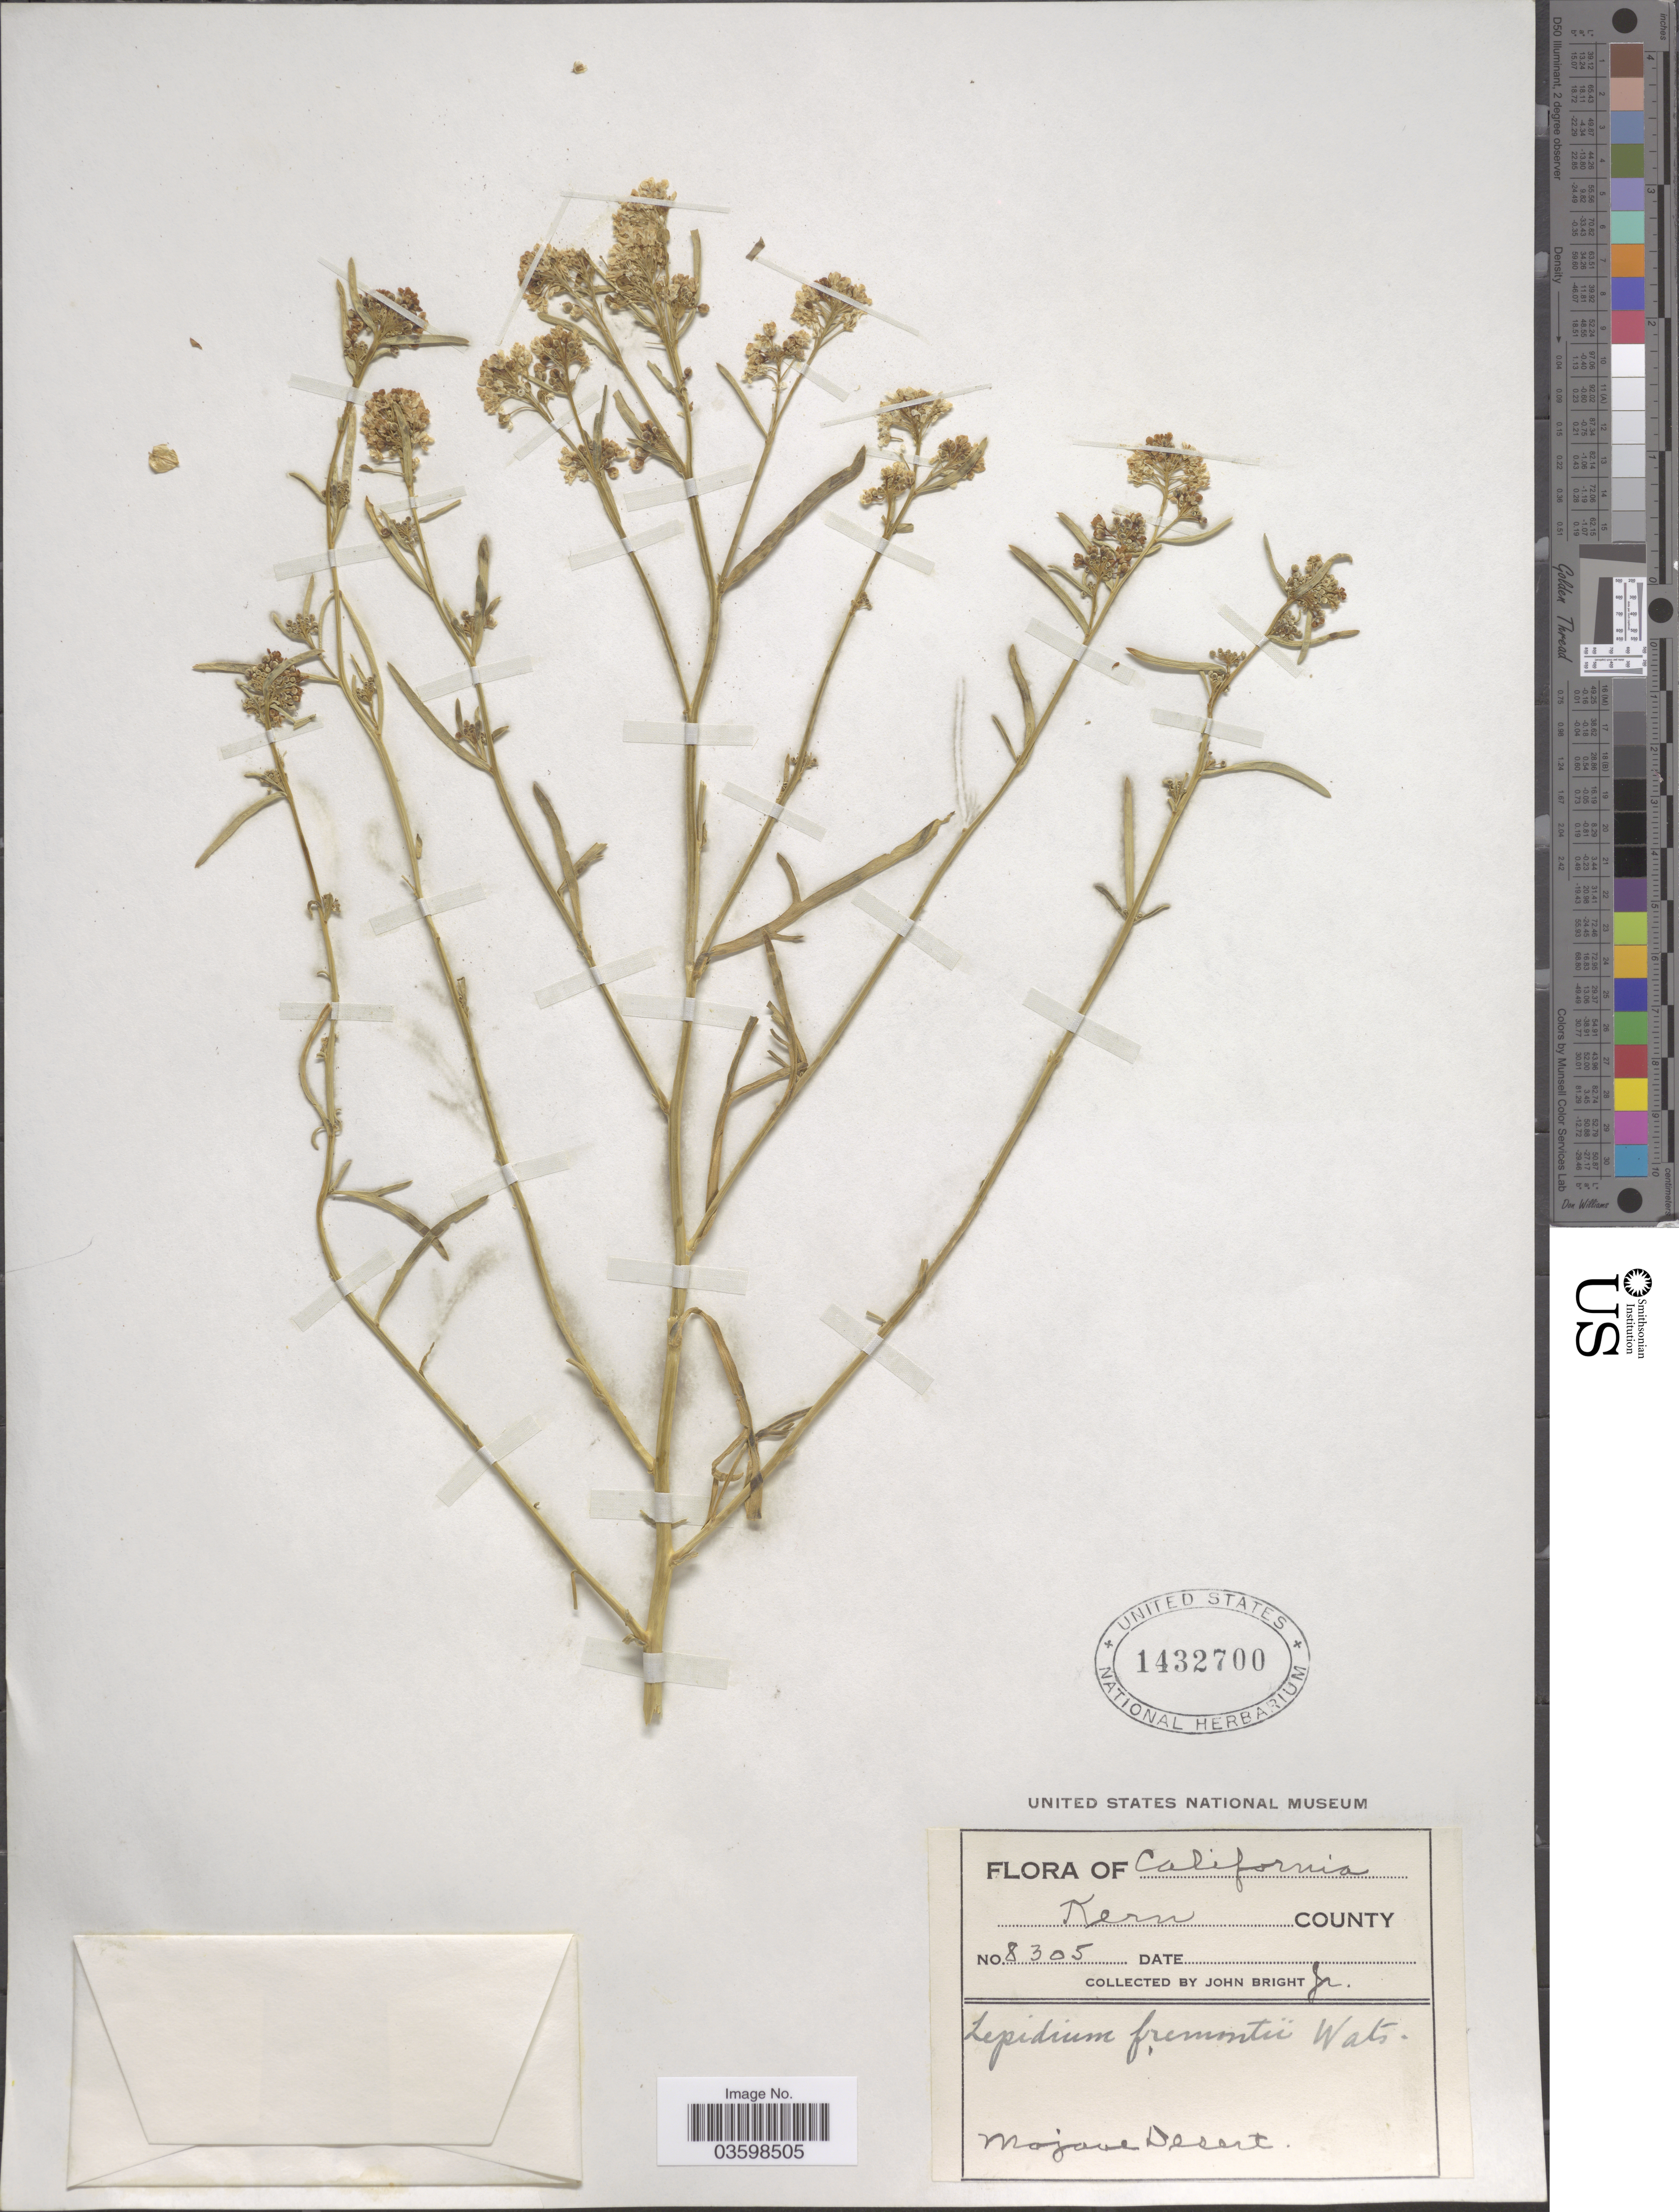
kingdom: Plantae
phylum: Tracheophyta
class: Magnoliopsida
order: Brassicales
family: Brassicaceae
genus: Lepidium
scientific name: Lepidium fremontii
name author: S. Watson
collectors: J. Bright Jr.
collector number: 8305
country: United States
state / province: California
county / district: Kern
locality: Kern County. Mojave Desert.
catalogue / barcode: US 1432700